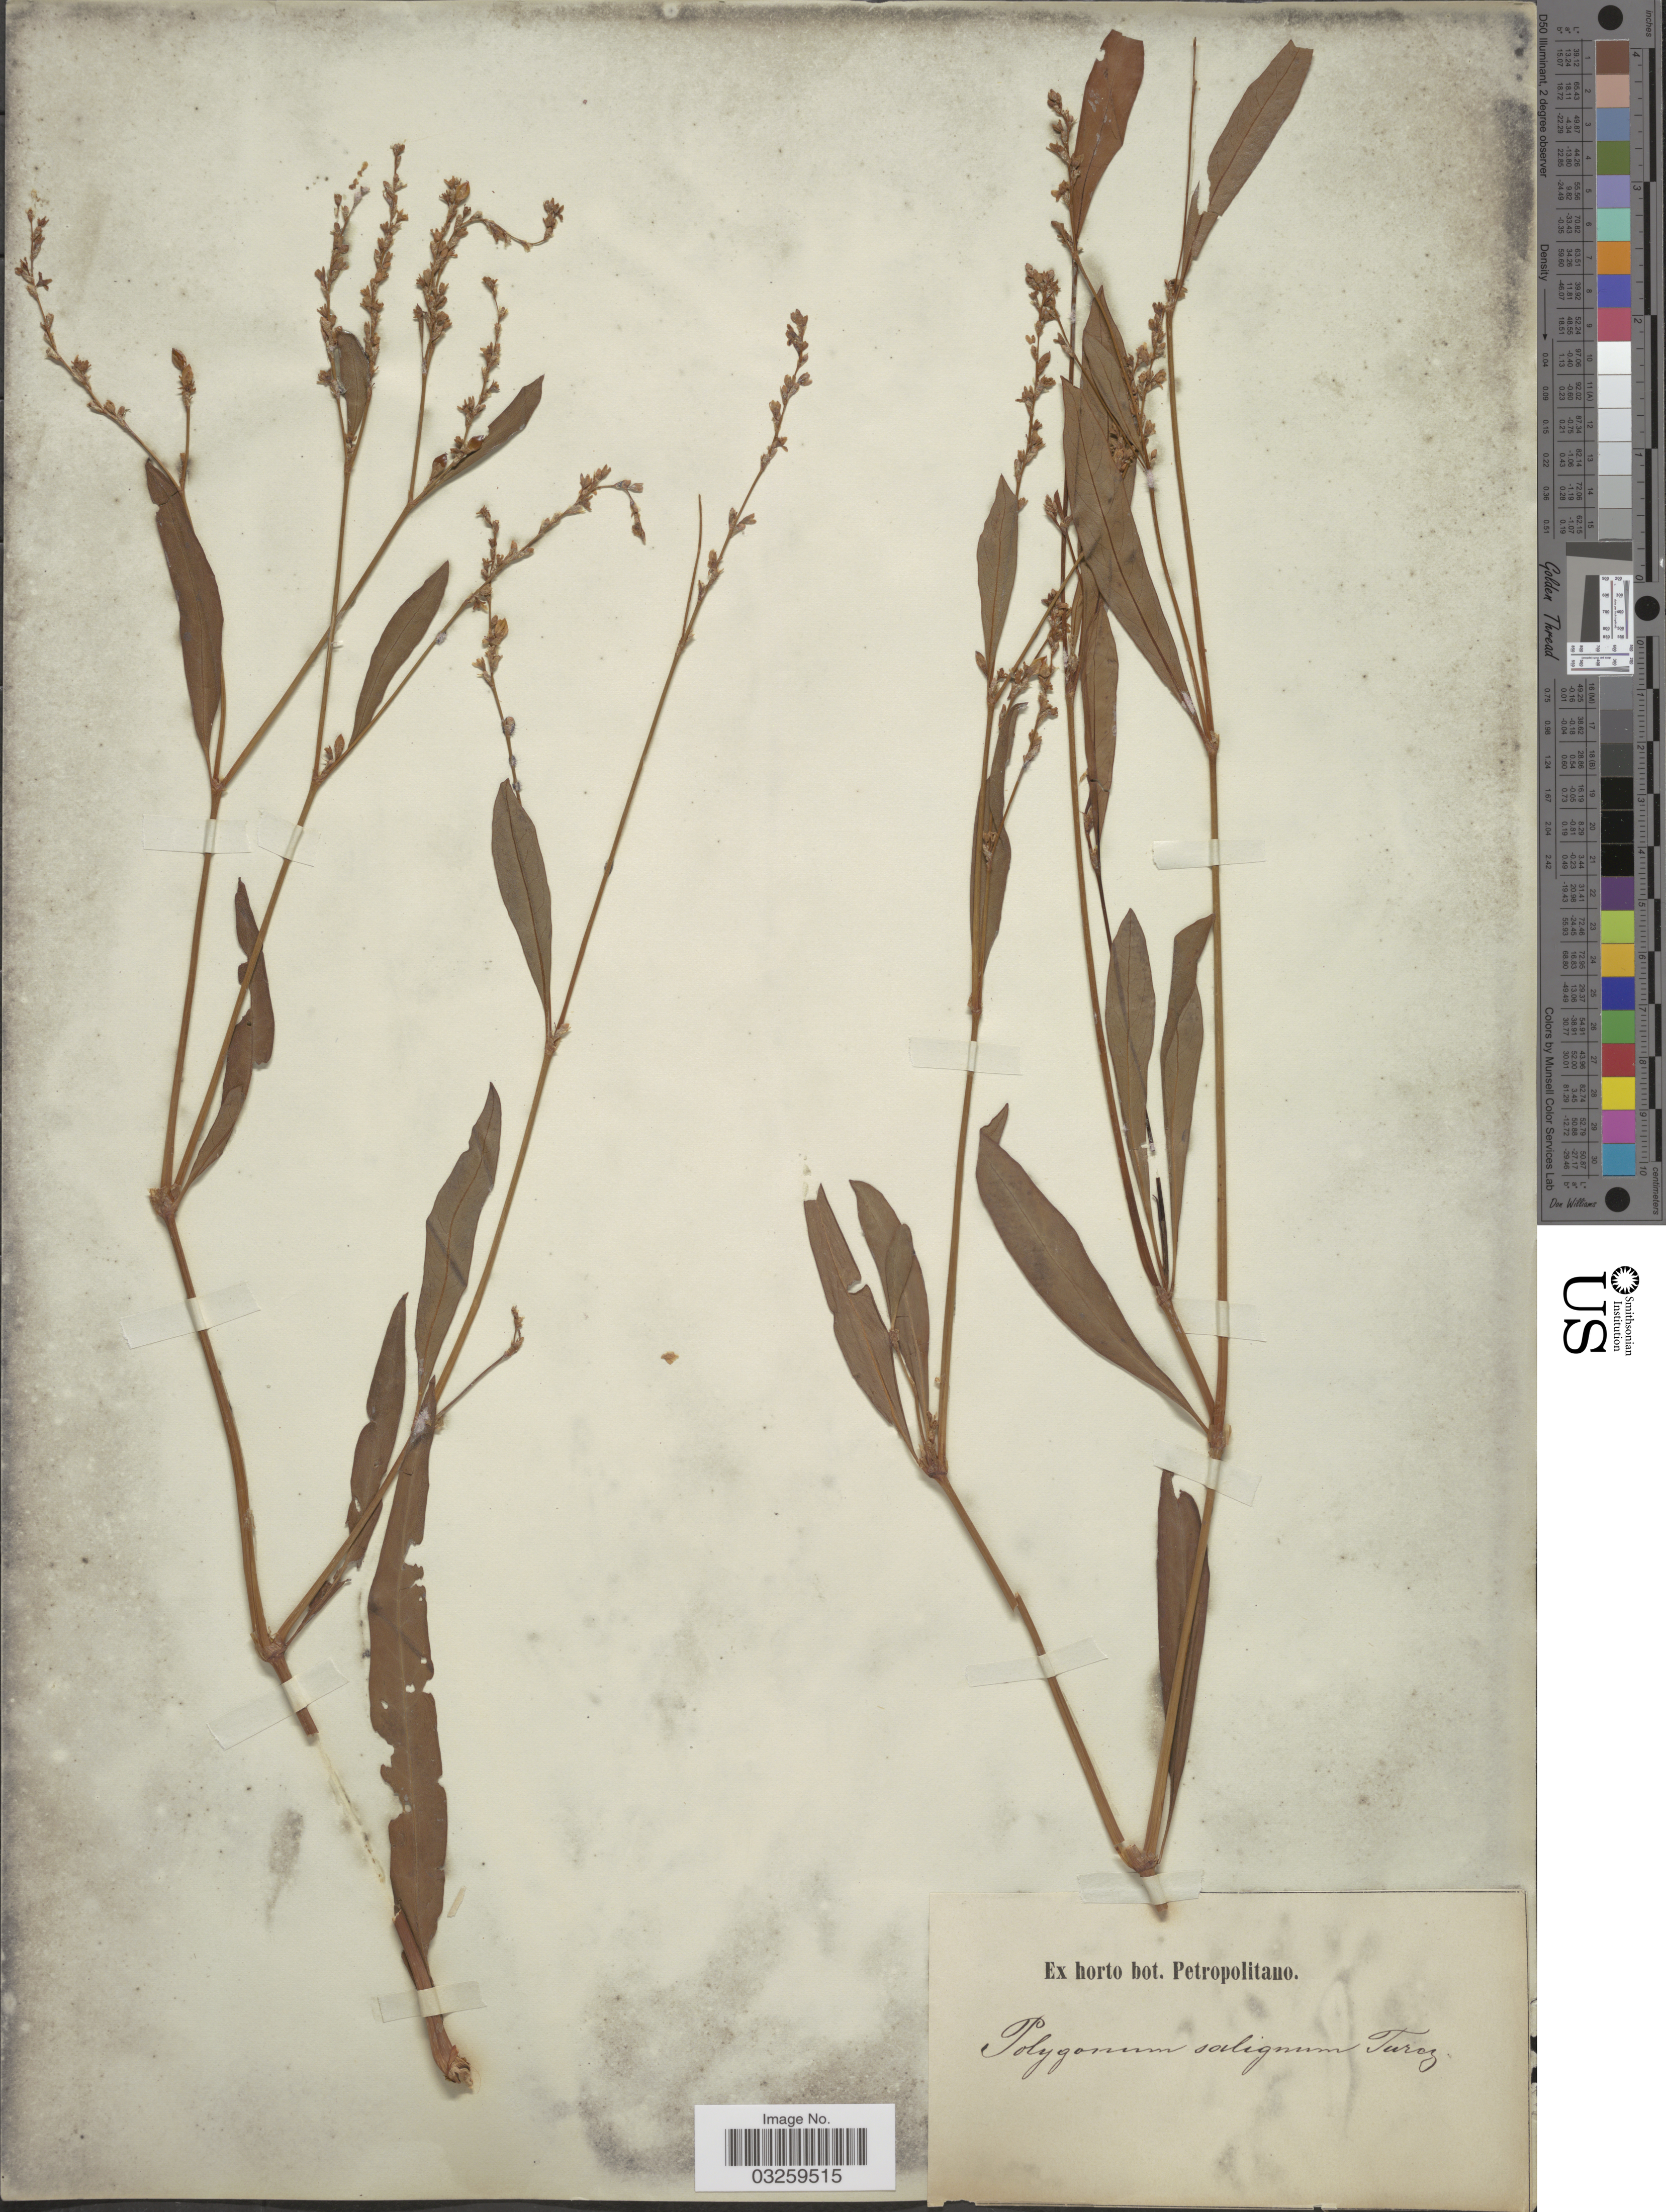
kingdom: Plantae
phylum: Tracheophyta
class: Magnoliopsida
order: Caryophyllales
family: Polygonaceae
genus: Koenigia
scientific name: Koenigia divaricata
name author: (L.) T.M. Schust. & Reveal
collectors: ex Horto Bot. Petropolitano